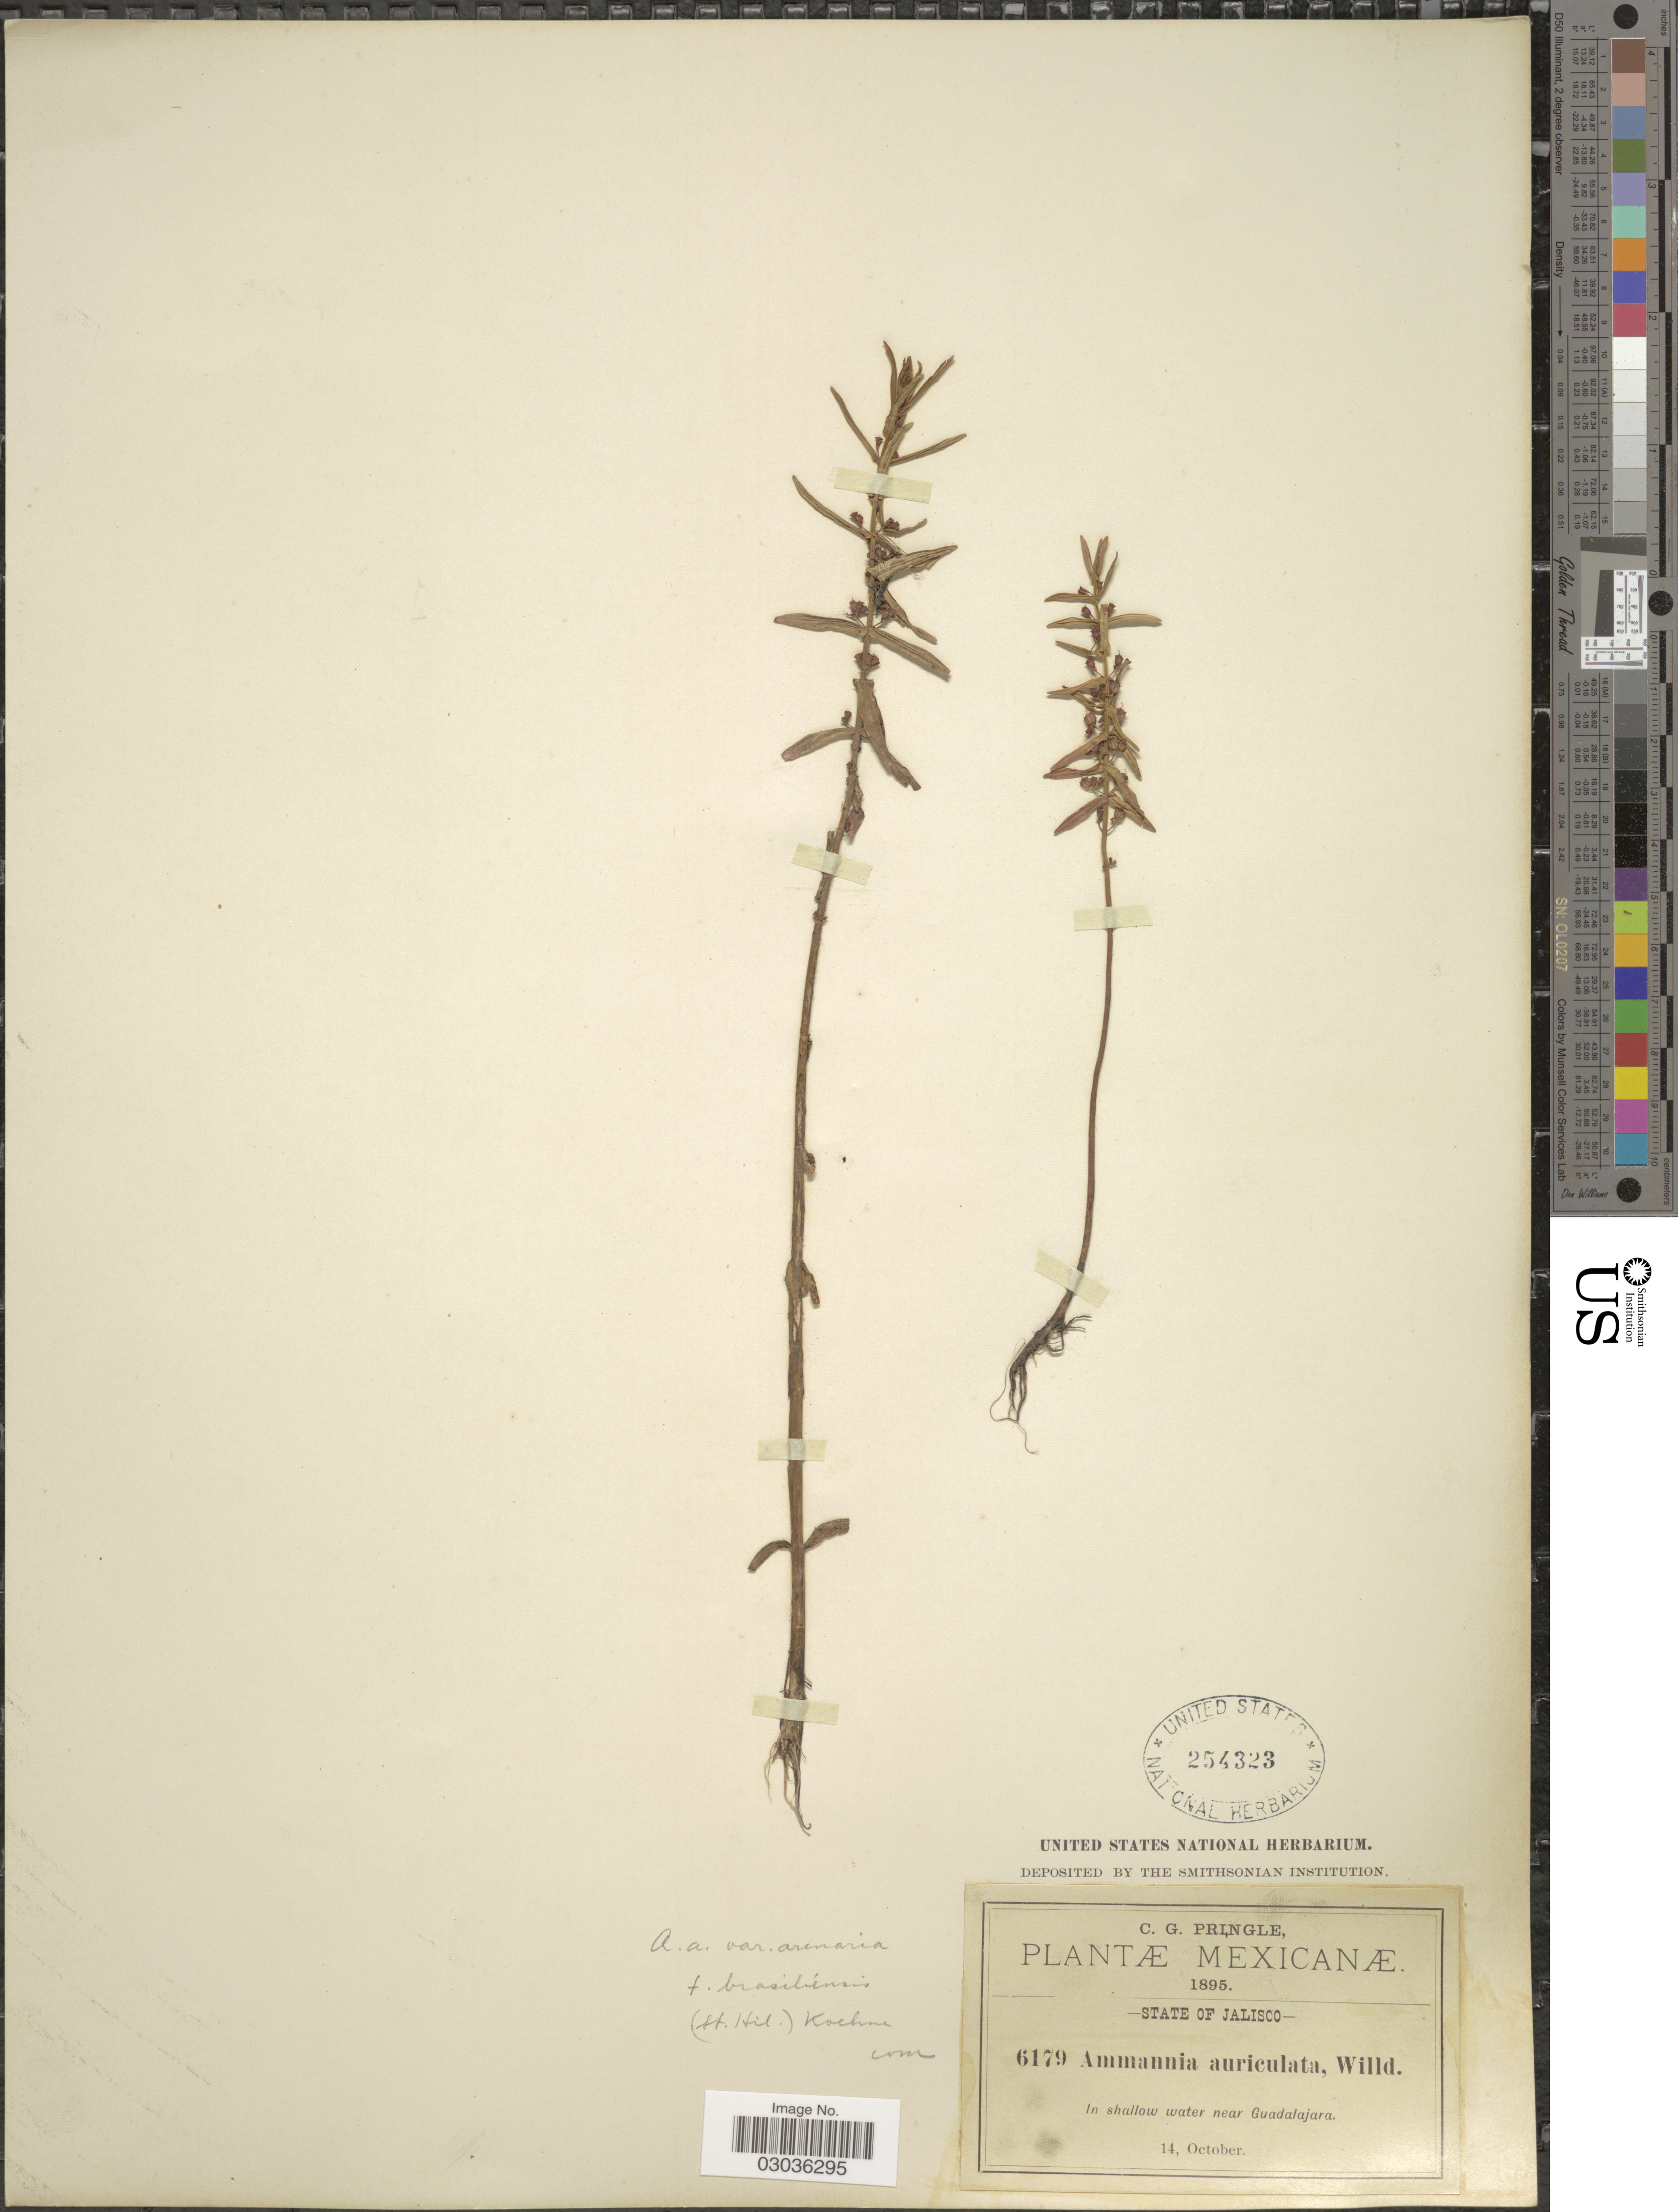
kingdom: Plantae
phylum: Tracheophyta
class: Magnoliopsida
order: Myrtales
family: Lythraceae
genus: Ammannia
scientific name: Ammannia auriculata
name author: Willd.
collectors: C. G. Pringle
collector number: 6179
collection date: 1895-10-14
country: Mexico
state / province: Jalisco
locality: In shallow water near Guadalajara.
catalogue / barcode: US 254323